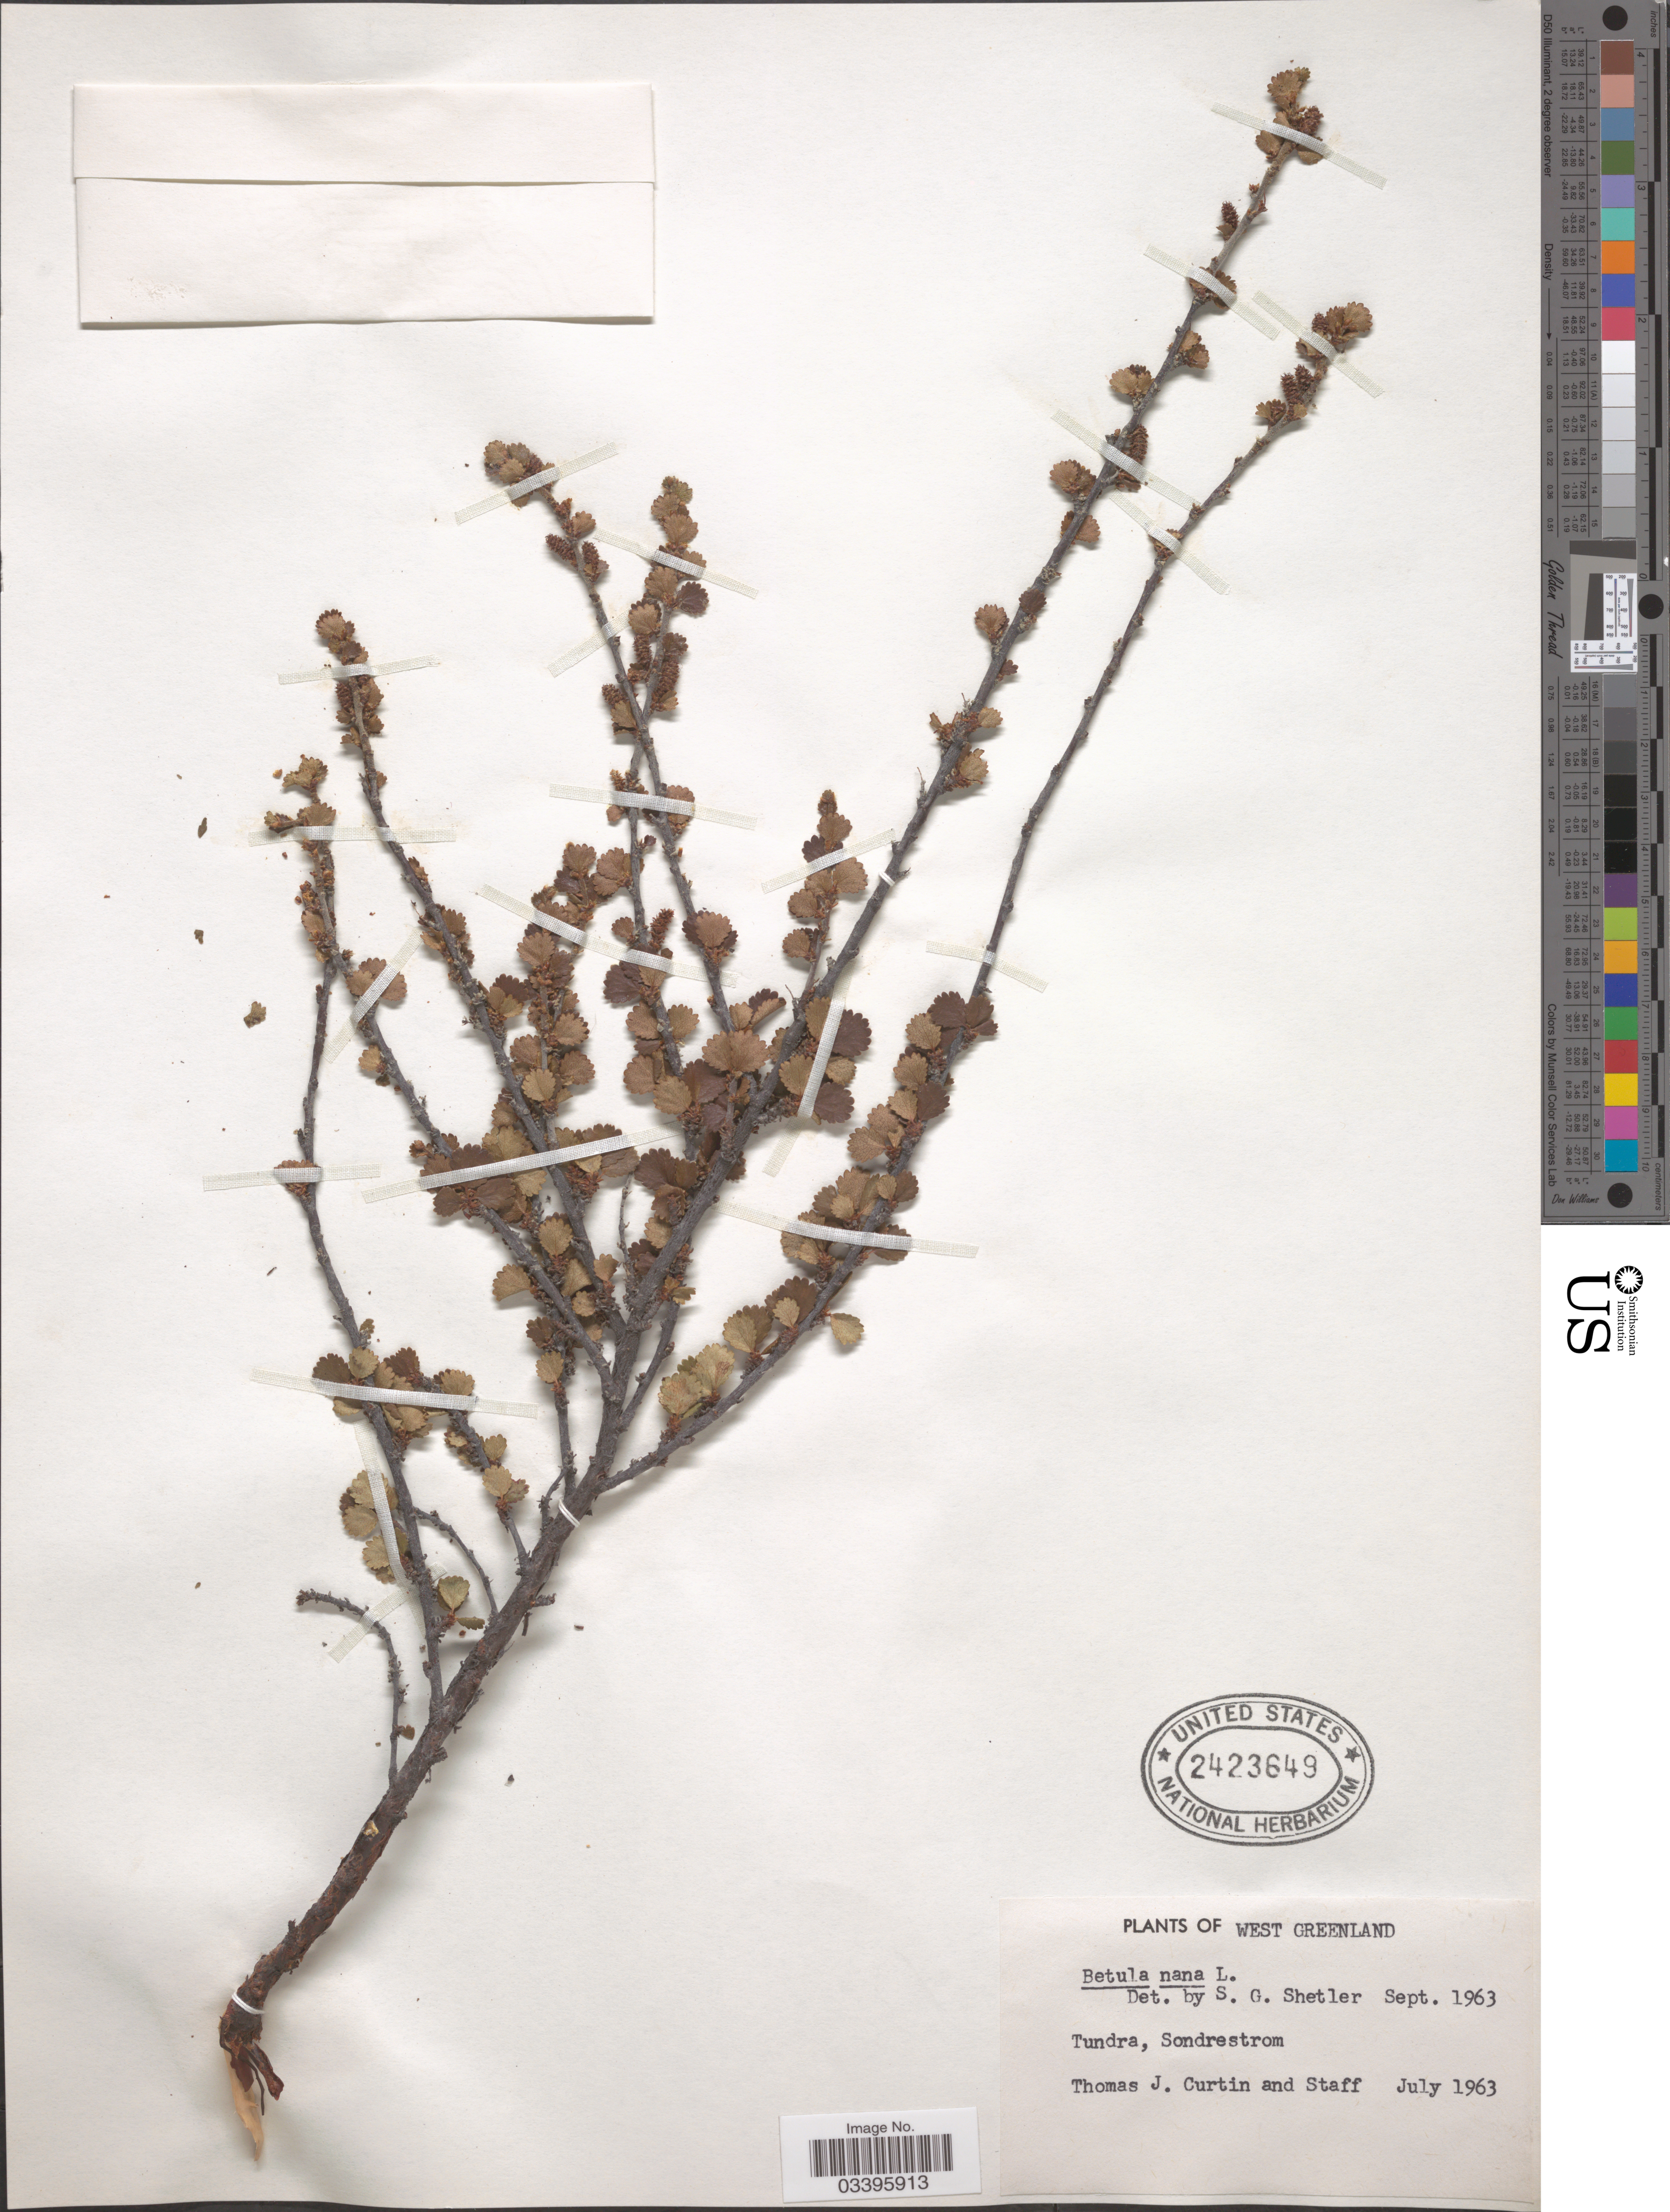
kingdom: Plantae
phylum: Tracheophyta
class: Magnoliopsida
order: Fagales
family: Betulaceae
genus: Betula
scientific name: Betula nana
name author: L.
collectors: T. Curtin & Staff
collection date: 1963-07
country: Greenland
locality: West Greenland. Tundra, Sondrestrom.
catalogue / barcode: US 2423649